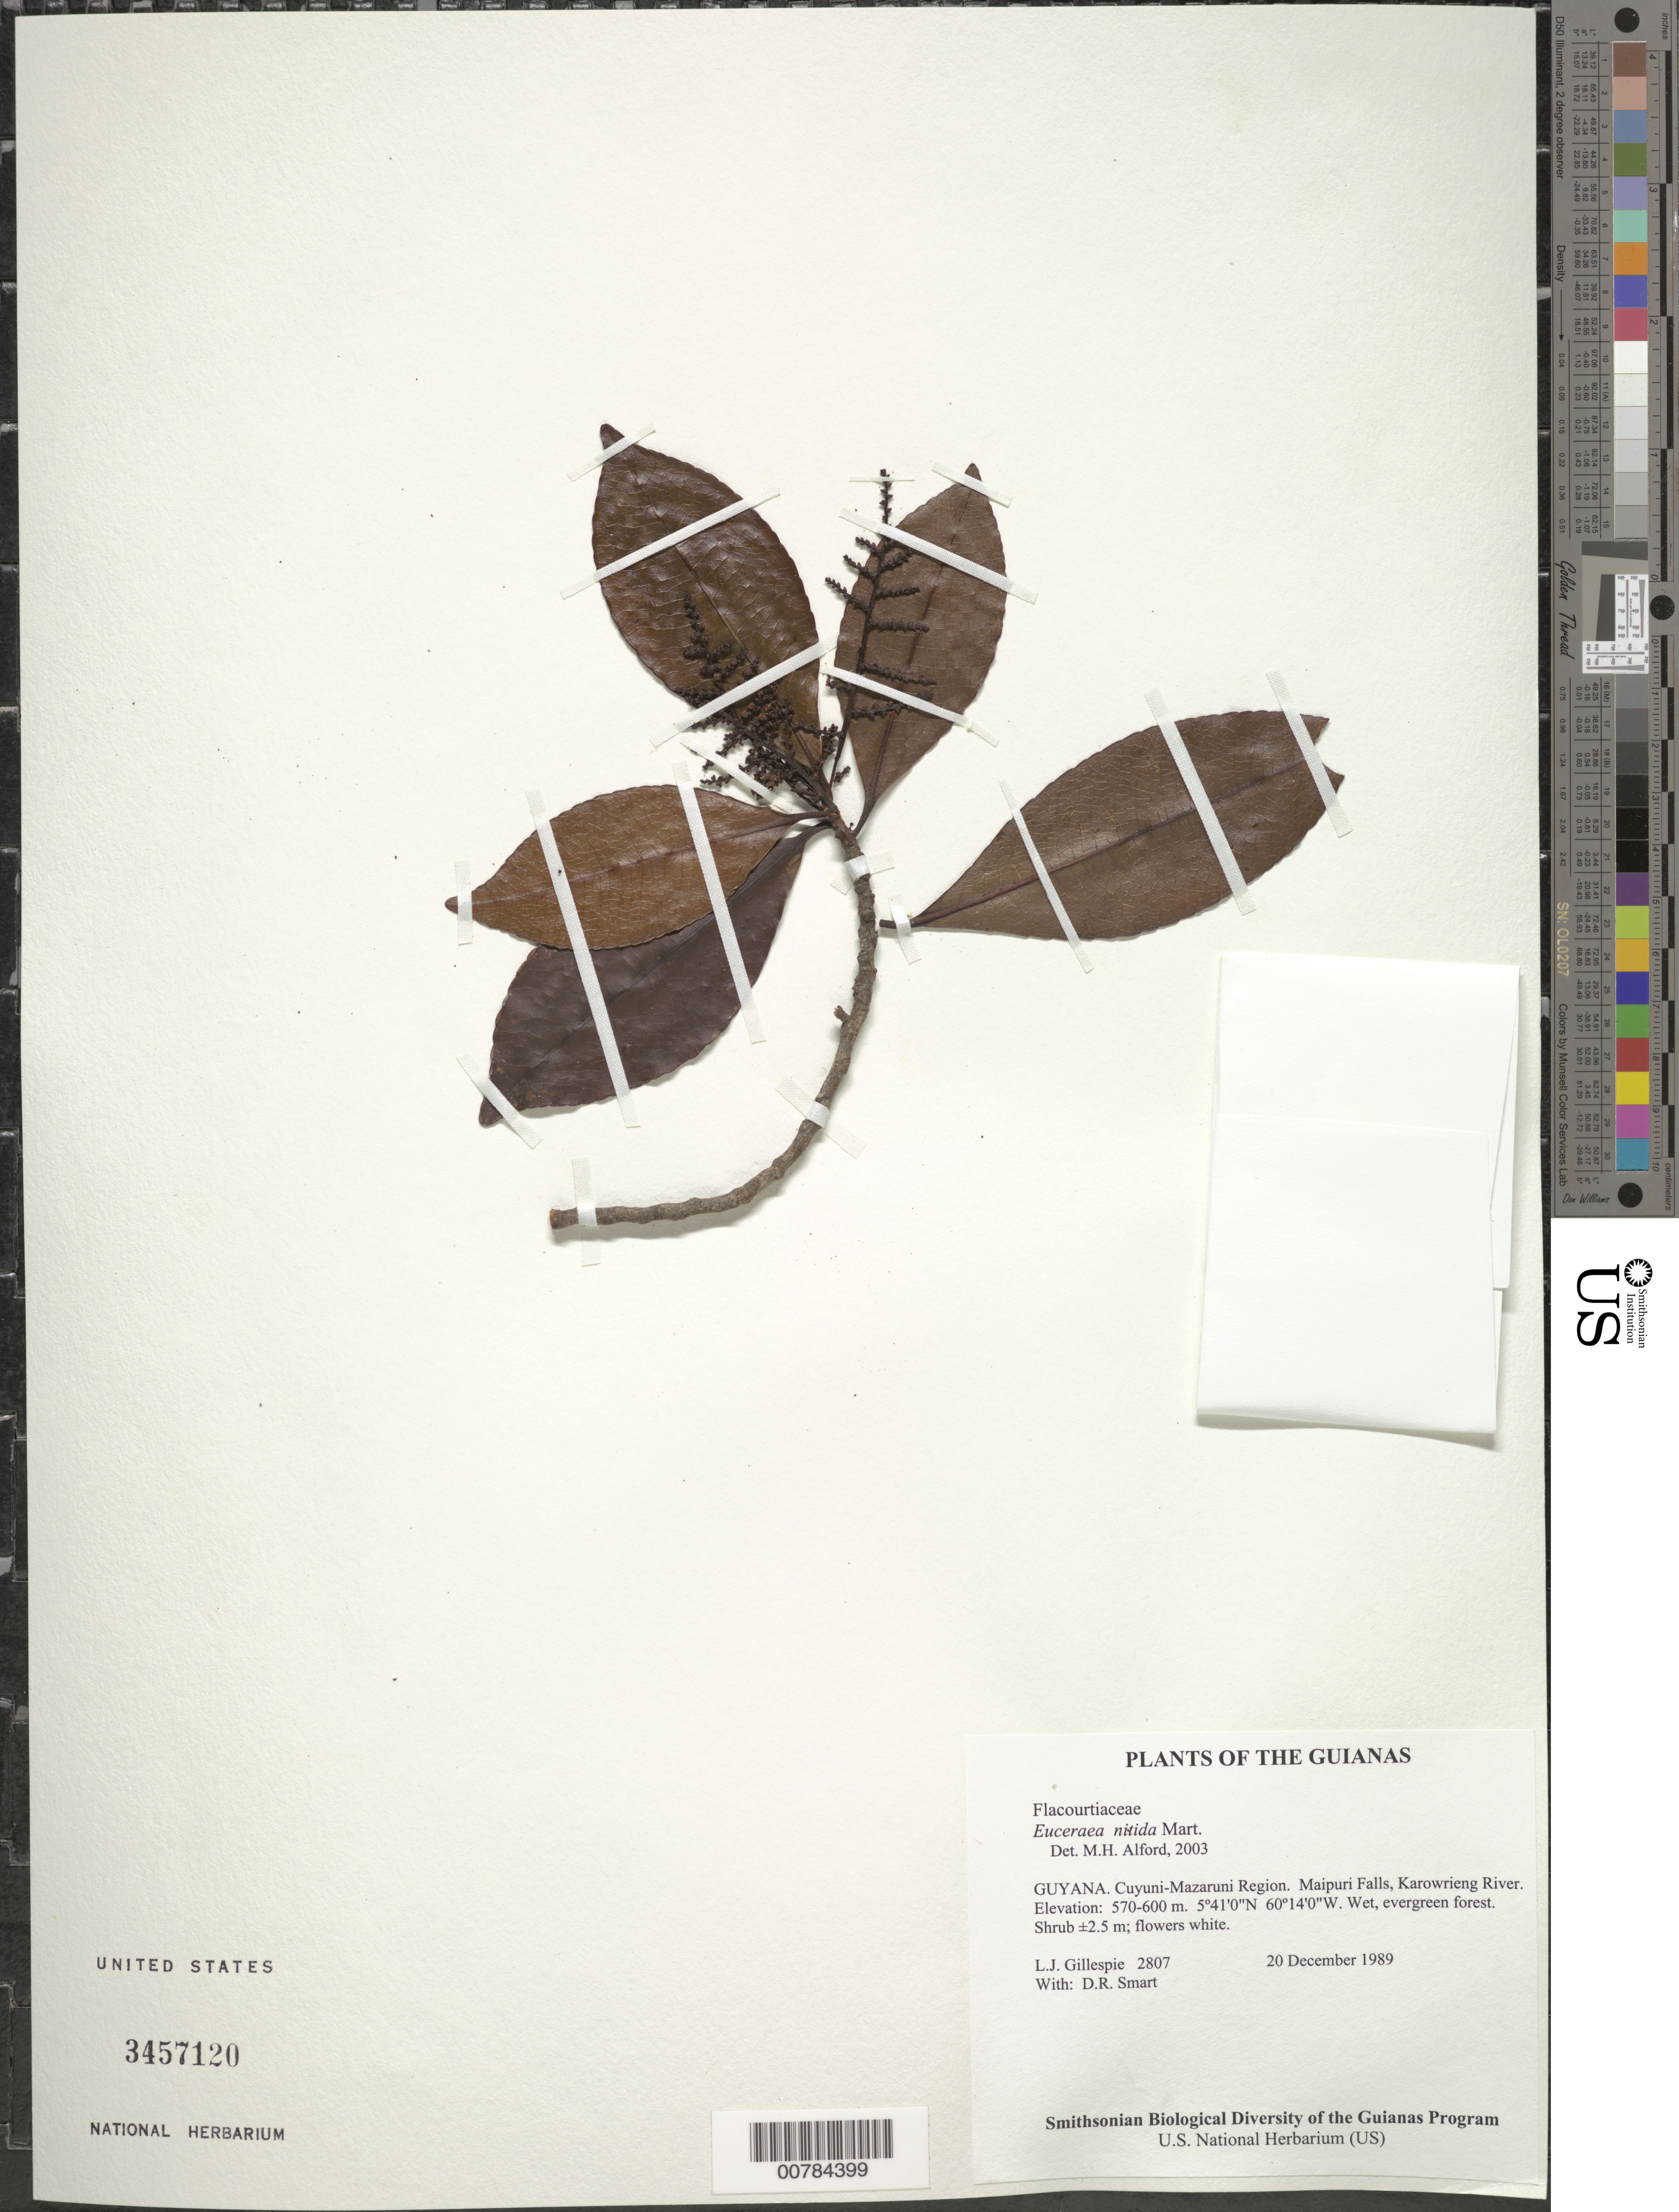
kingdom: Plantae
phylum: Tracheophyta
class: Magnoliopsida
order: Malpighiales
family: Salicaceae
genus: Casearia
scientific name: Casearia euceraea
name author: Mestier et al.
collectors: L. J. Gillespie & D. R. Smart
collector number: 2807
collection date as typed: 20 December 1989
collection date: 1989-12-20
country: Guyana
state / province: Cuyuni-Mazaruni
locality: Maipuri Falls, Karowrieng River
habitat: Wet, evergreen forest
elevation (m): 570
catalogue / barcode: US 3457120